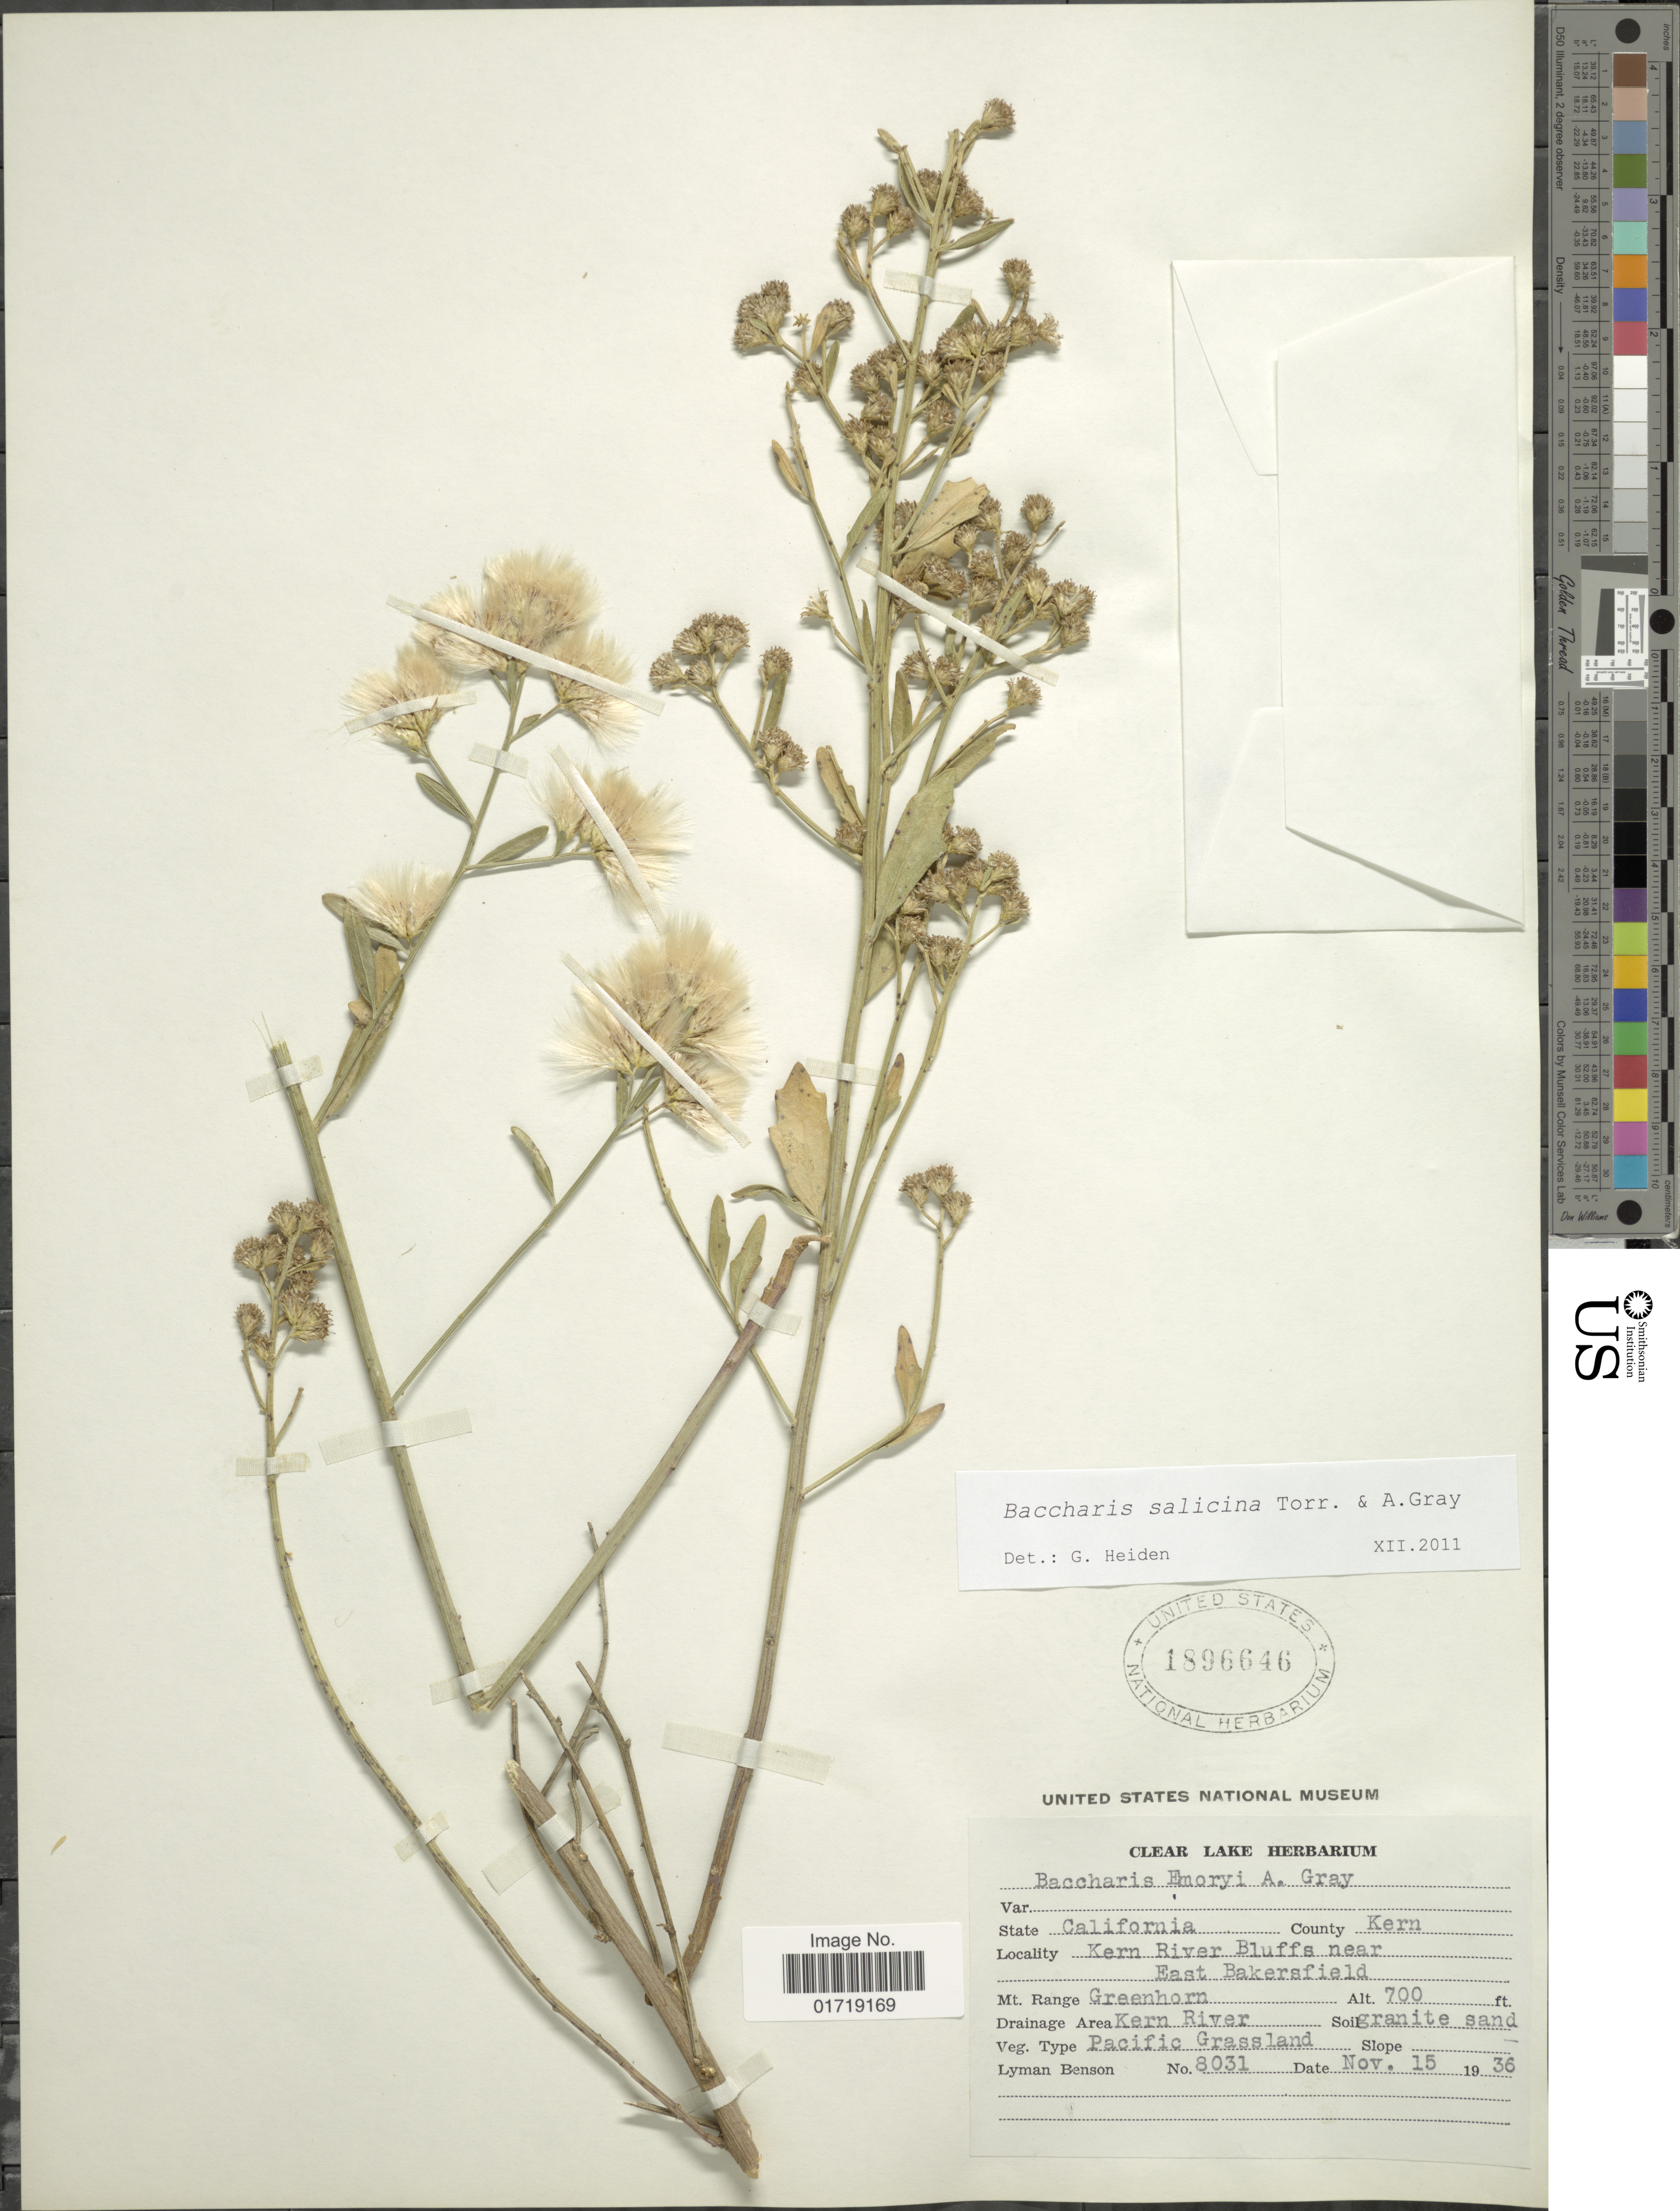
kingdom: Plantae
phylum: Tracheophyta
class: Magnoliopsida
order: Asterales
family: Asteraceae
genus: Baccharis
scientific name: Baccharis salicina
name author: Torr. & A. Gray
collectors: L. D. Benson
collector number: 8031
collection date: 1936-11-15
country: United States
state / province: California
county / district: Kern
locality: State California, County Kern, Kern River Bluffs near East Bakersfield, Mt Range Greenhorn, Drainage Area Kern River, Clear Lake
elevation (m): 213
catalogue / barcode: US 1896646